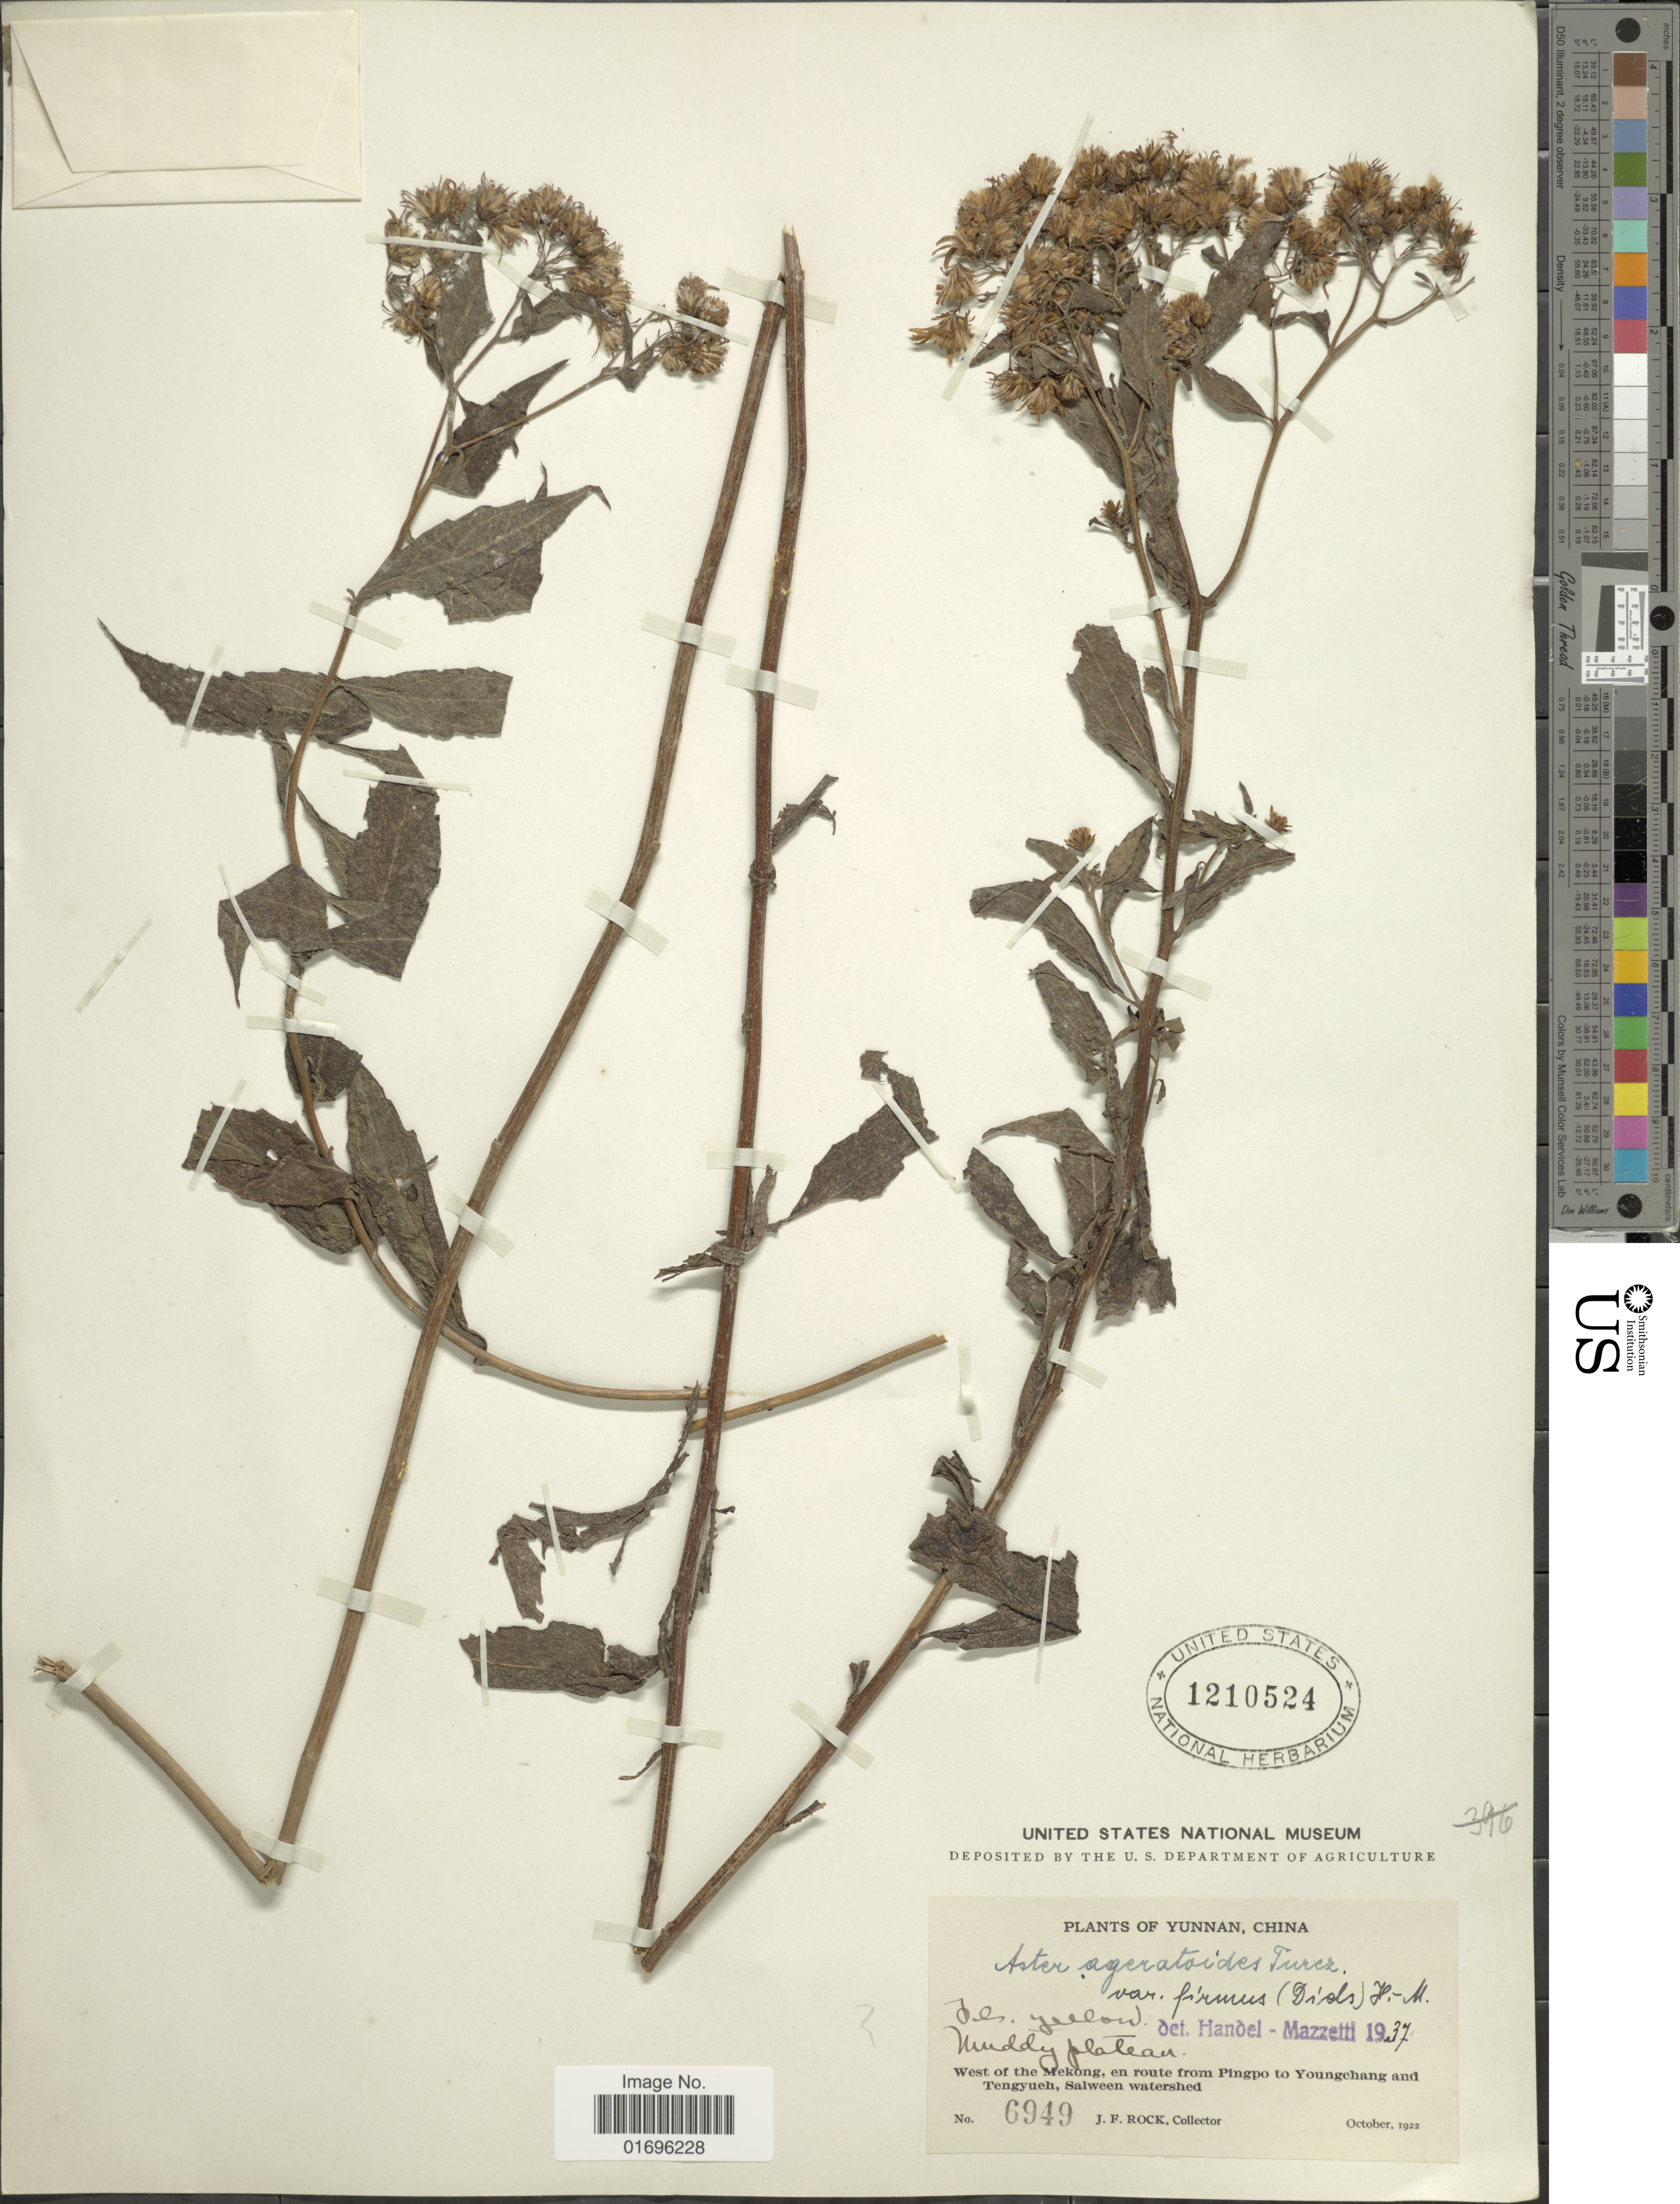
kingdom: Plantae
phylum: Tracheophyta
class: Magnoliopsida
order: Asterales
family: Asteraceae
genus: Aster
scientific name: Aster ageratoides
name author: Turcz.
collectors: J. Rock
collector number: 6949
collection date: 1922-10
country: China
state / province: Yunnan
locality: West of the Mekong, en route from Pingpo to Youngchang and Tengyueh, Salween watershed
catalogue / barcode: US 1210524